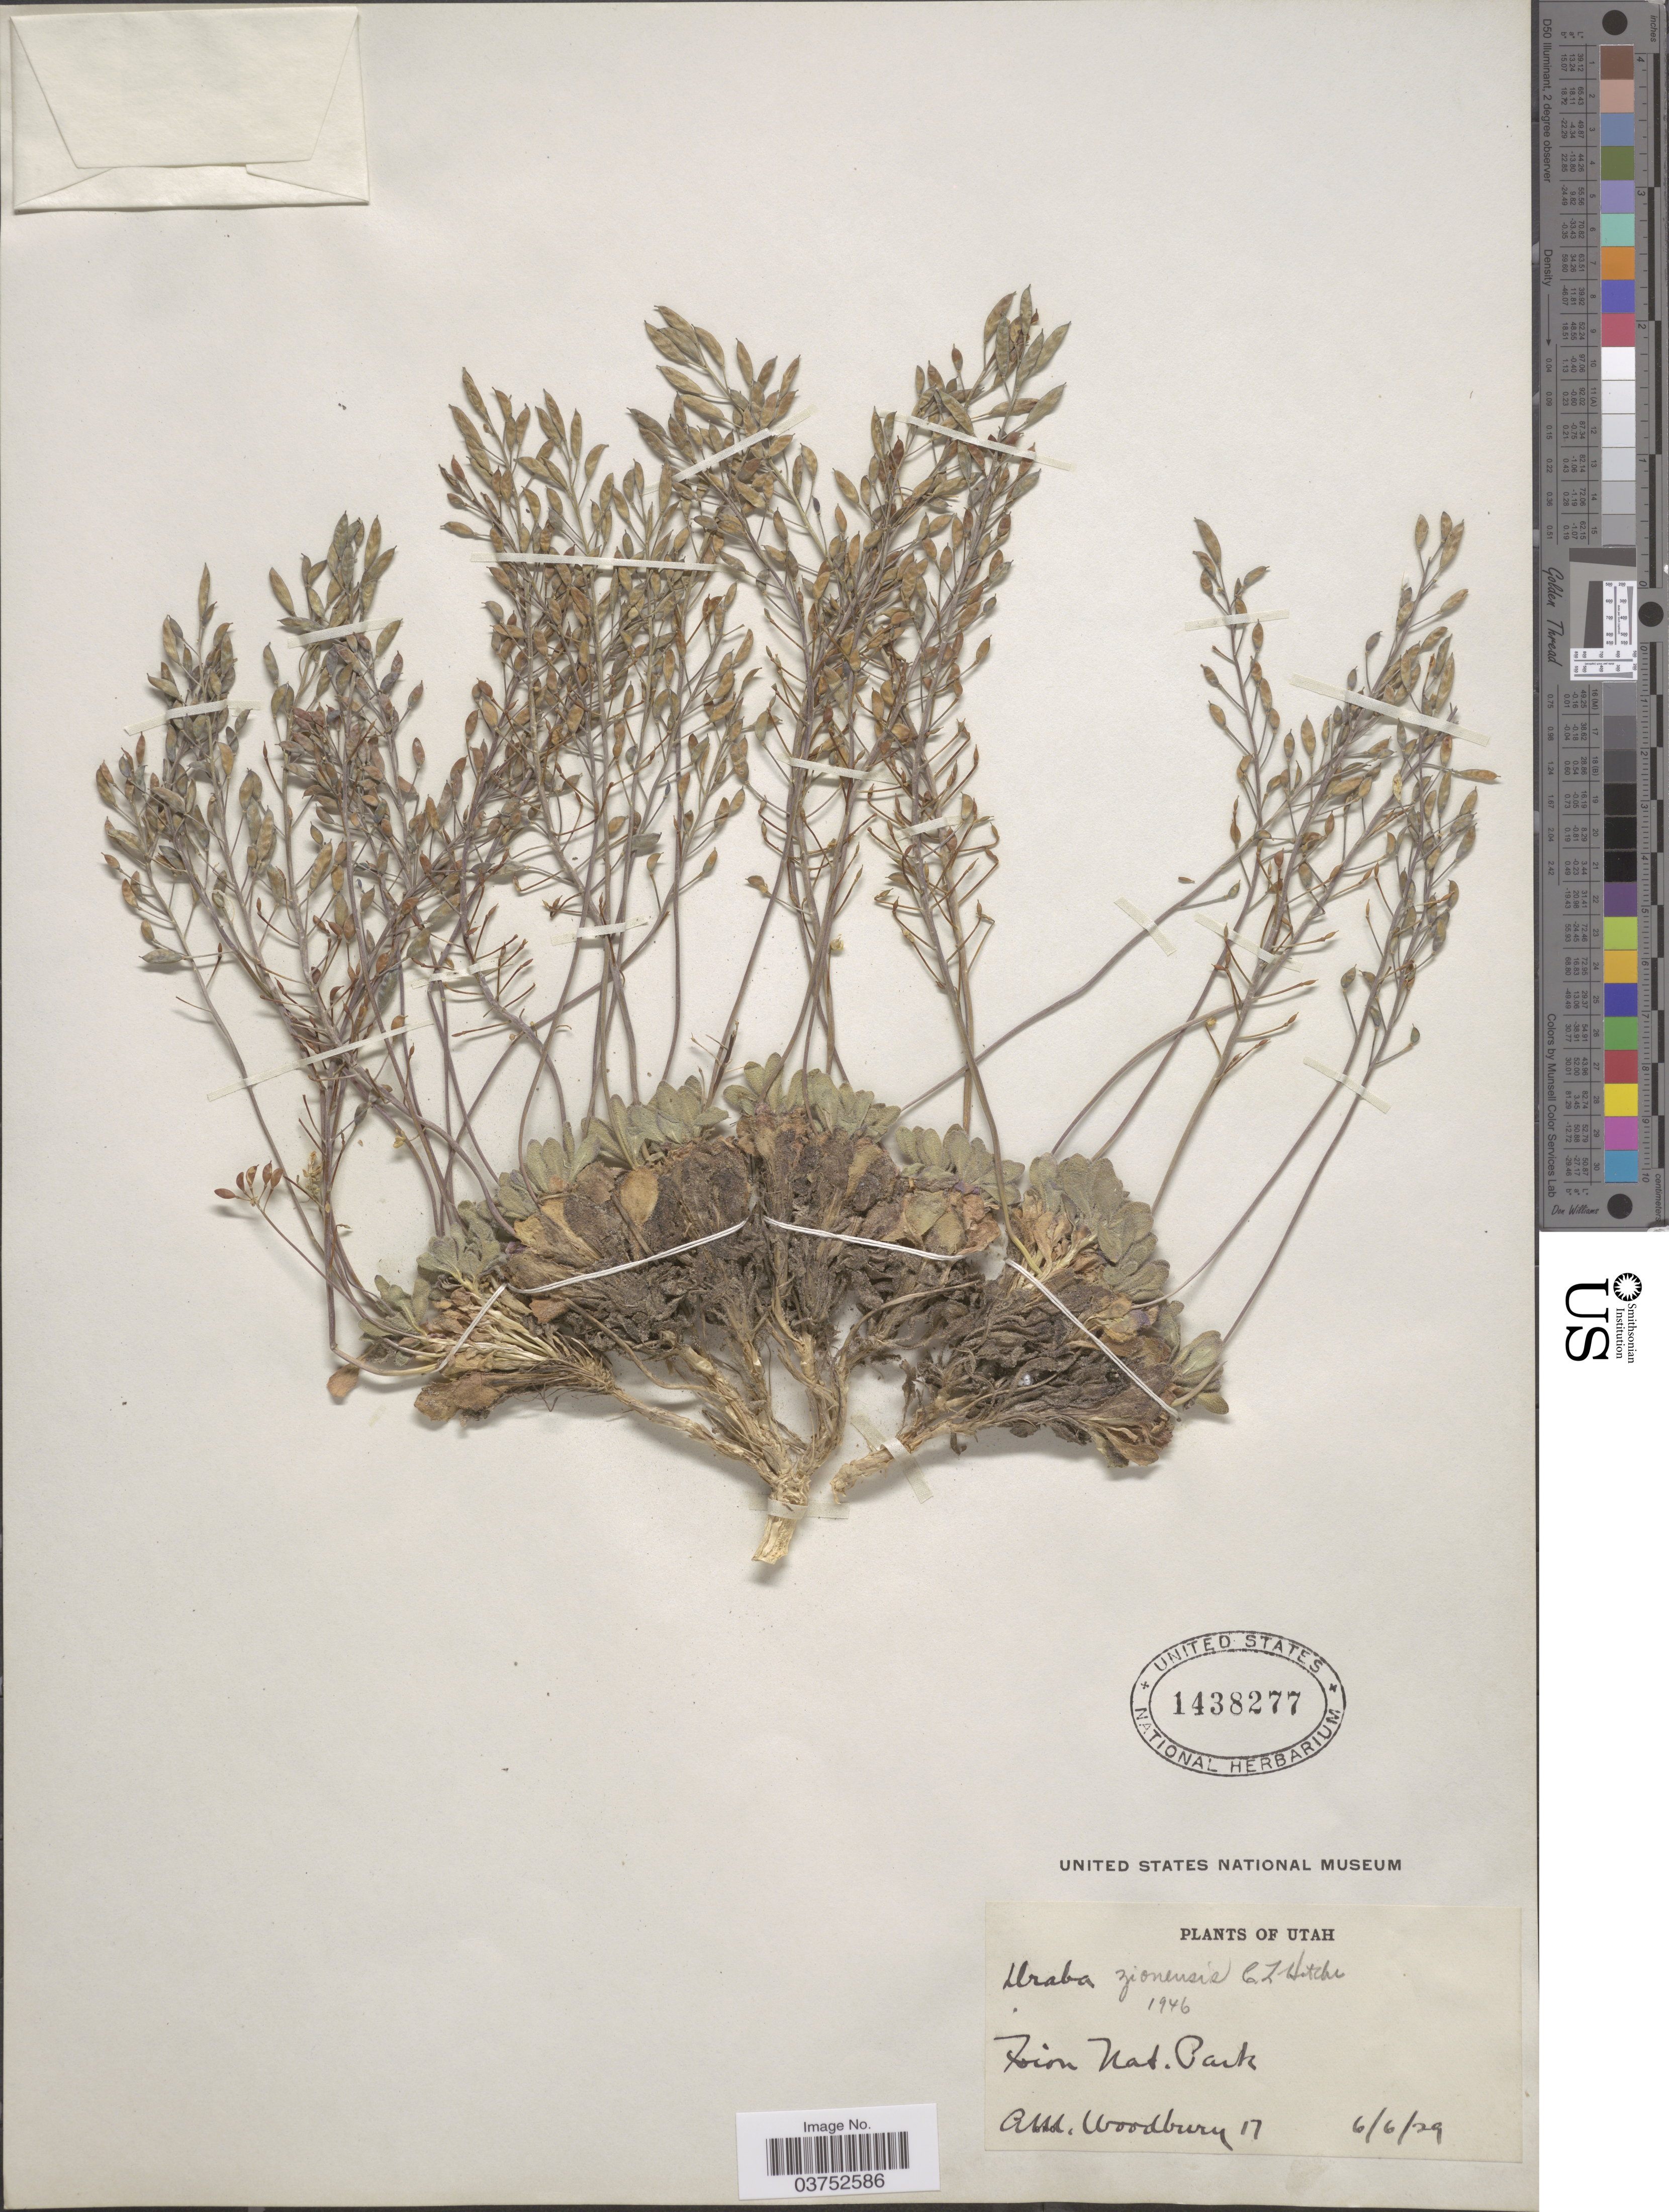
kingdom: Plantae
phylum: Tracheophyta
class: Magnoliopsida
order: Brassicales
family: Brassicaceae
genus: Draba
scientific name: Draba zionensis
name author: (A. Gray) C.L. Hitchc.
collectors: A. M. Woodbury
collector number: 17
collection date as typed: Transcribed d/m/y: 6/6/29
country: United States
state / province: Utah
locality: Zion Nat. Park.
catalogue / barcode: US 1438277